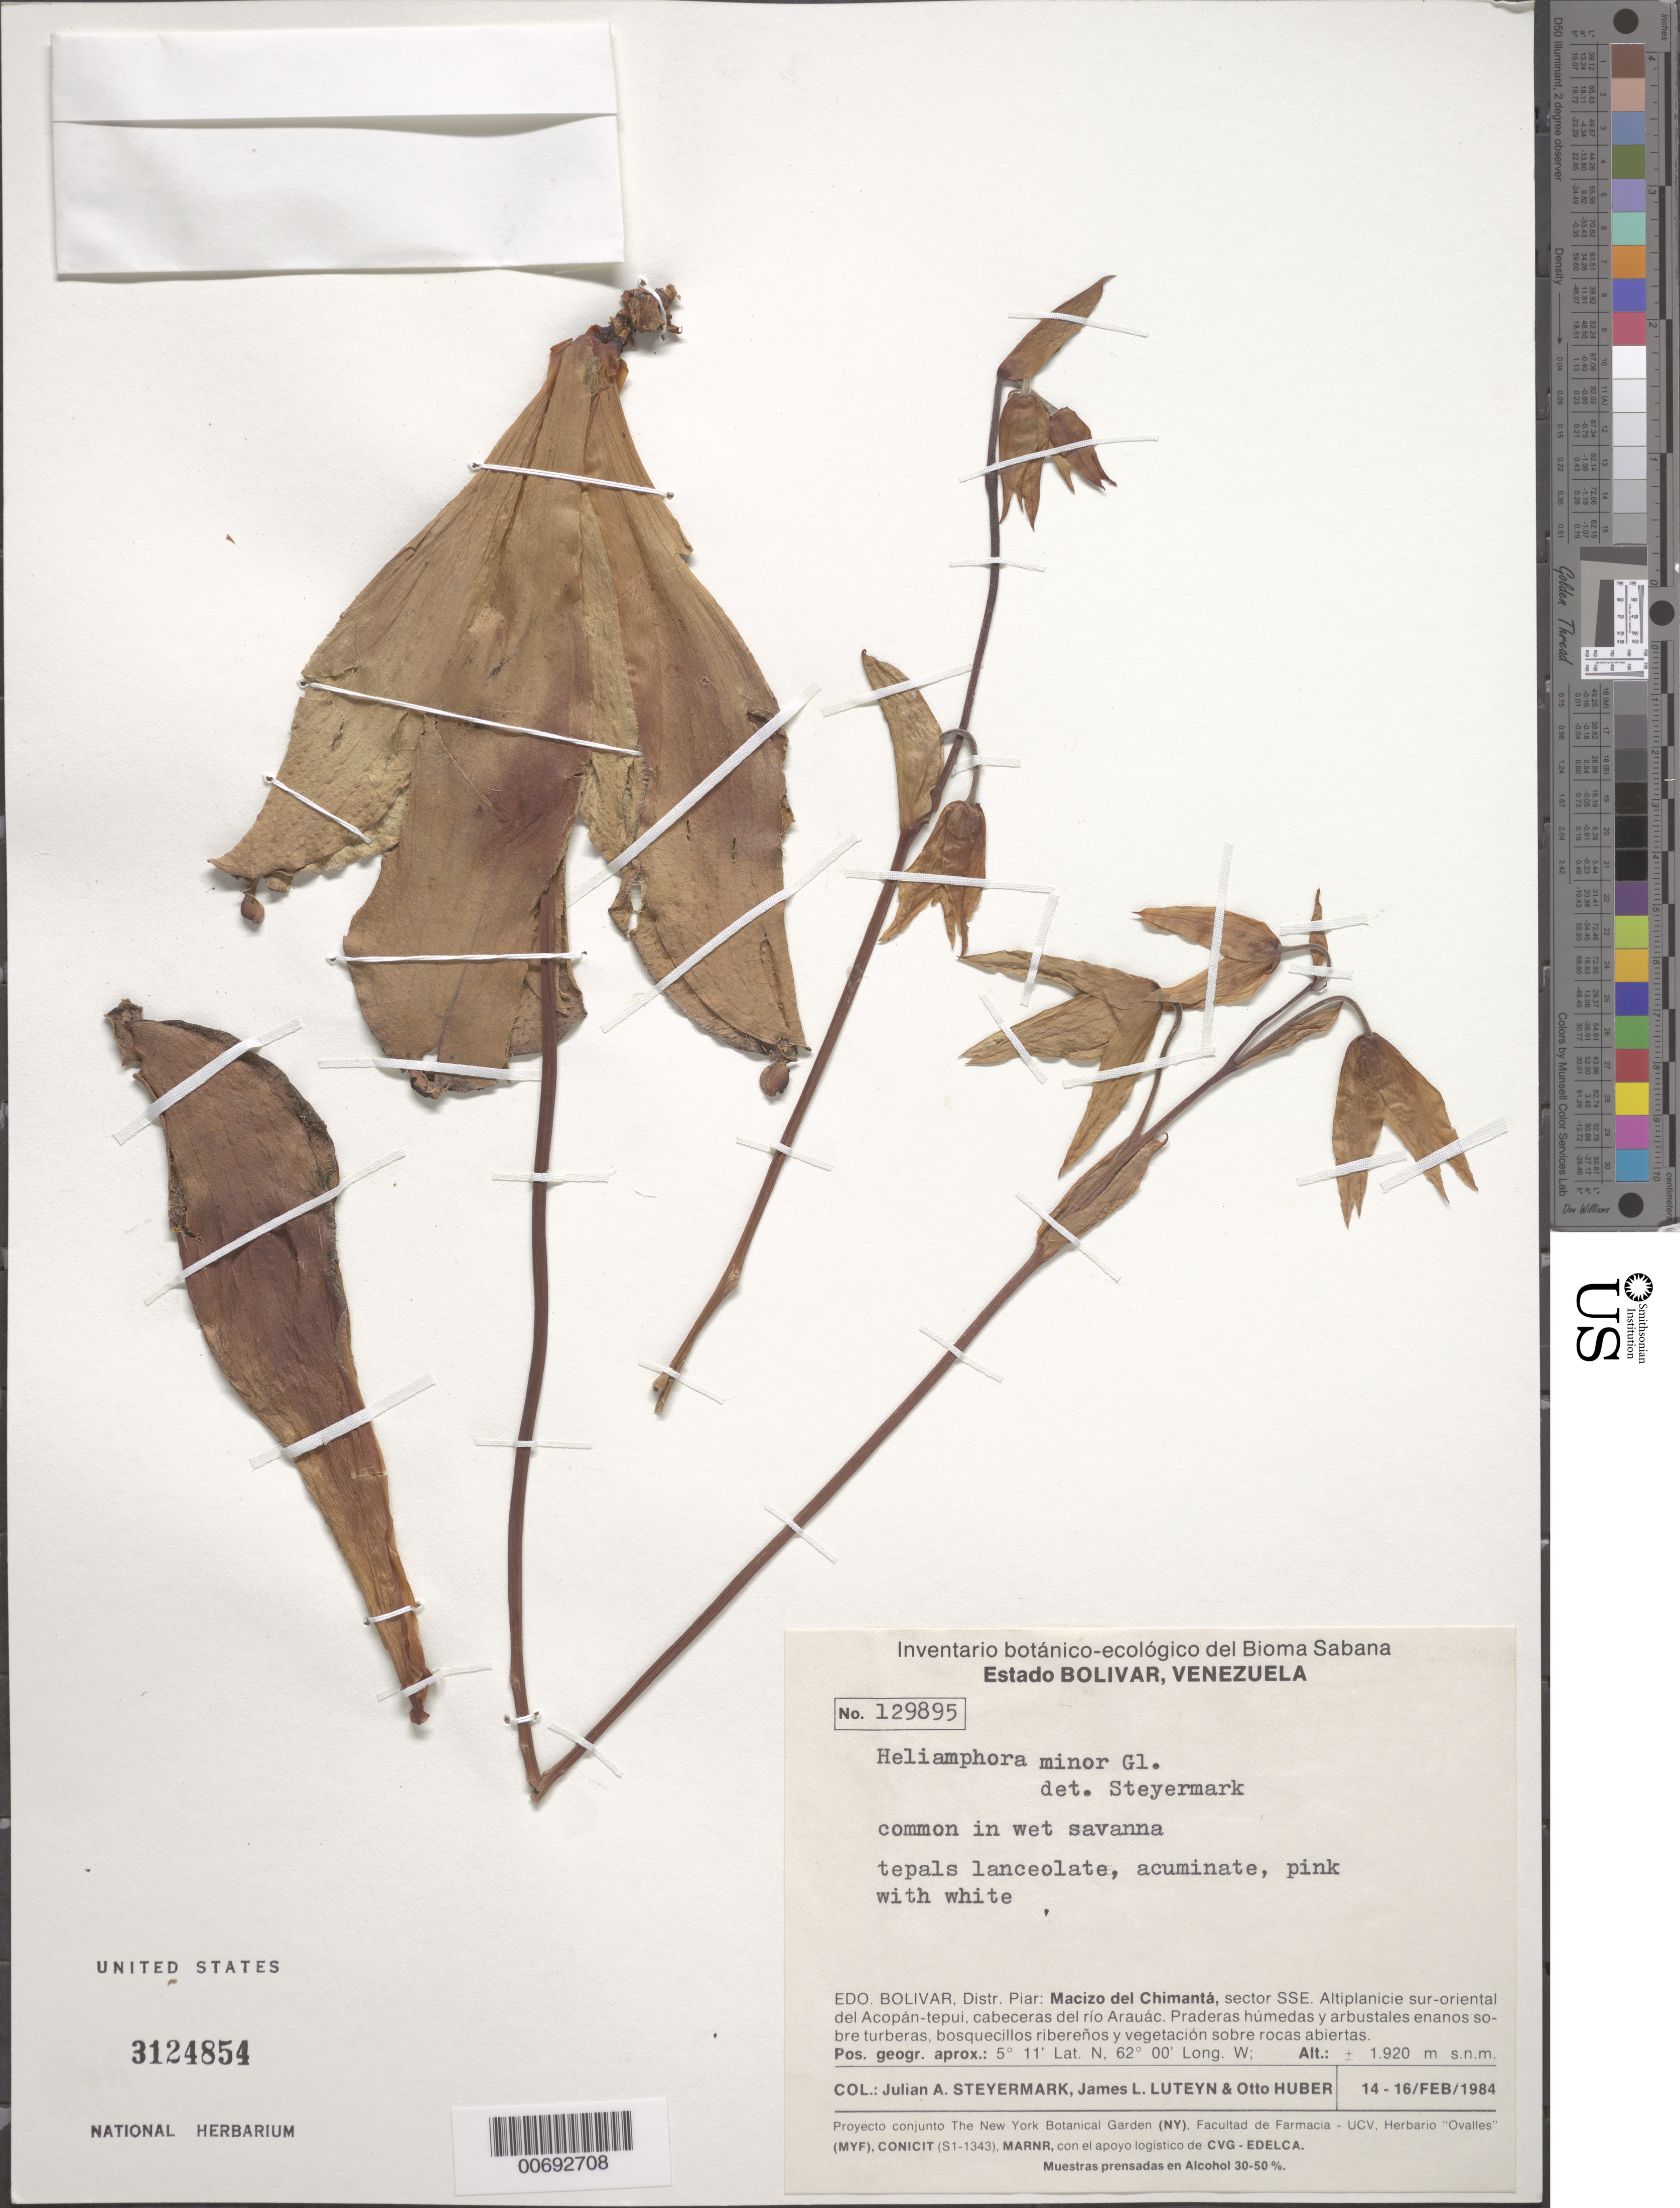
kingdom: Plantae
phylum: Tracheophyta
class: Magnoliopsida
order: Ericales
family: Sarraceniaceae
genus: Heliamphora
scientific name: Heliamphora minor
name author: Gleason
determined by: Steyermark, Julian A., (VEN)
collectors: J. Steyermark, J. L. Luteyn & O. Huber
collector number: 129895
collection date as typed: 14-Feb-84 to 16-Feb-84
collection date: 1984-02-14/1984-02-16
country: Venezuela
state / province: Bolívar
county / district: Piar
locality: Macizo del Chimantá, sector SSE. Altiplanicie sur-oriental del Acopán-tepuí, cabeceras del río Arauác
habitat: Wet savanna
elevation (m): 1920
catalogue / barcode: US 3124854